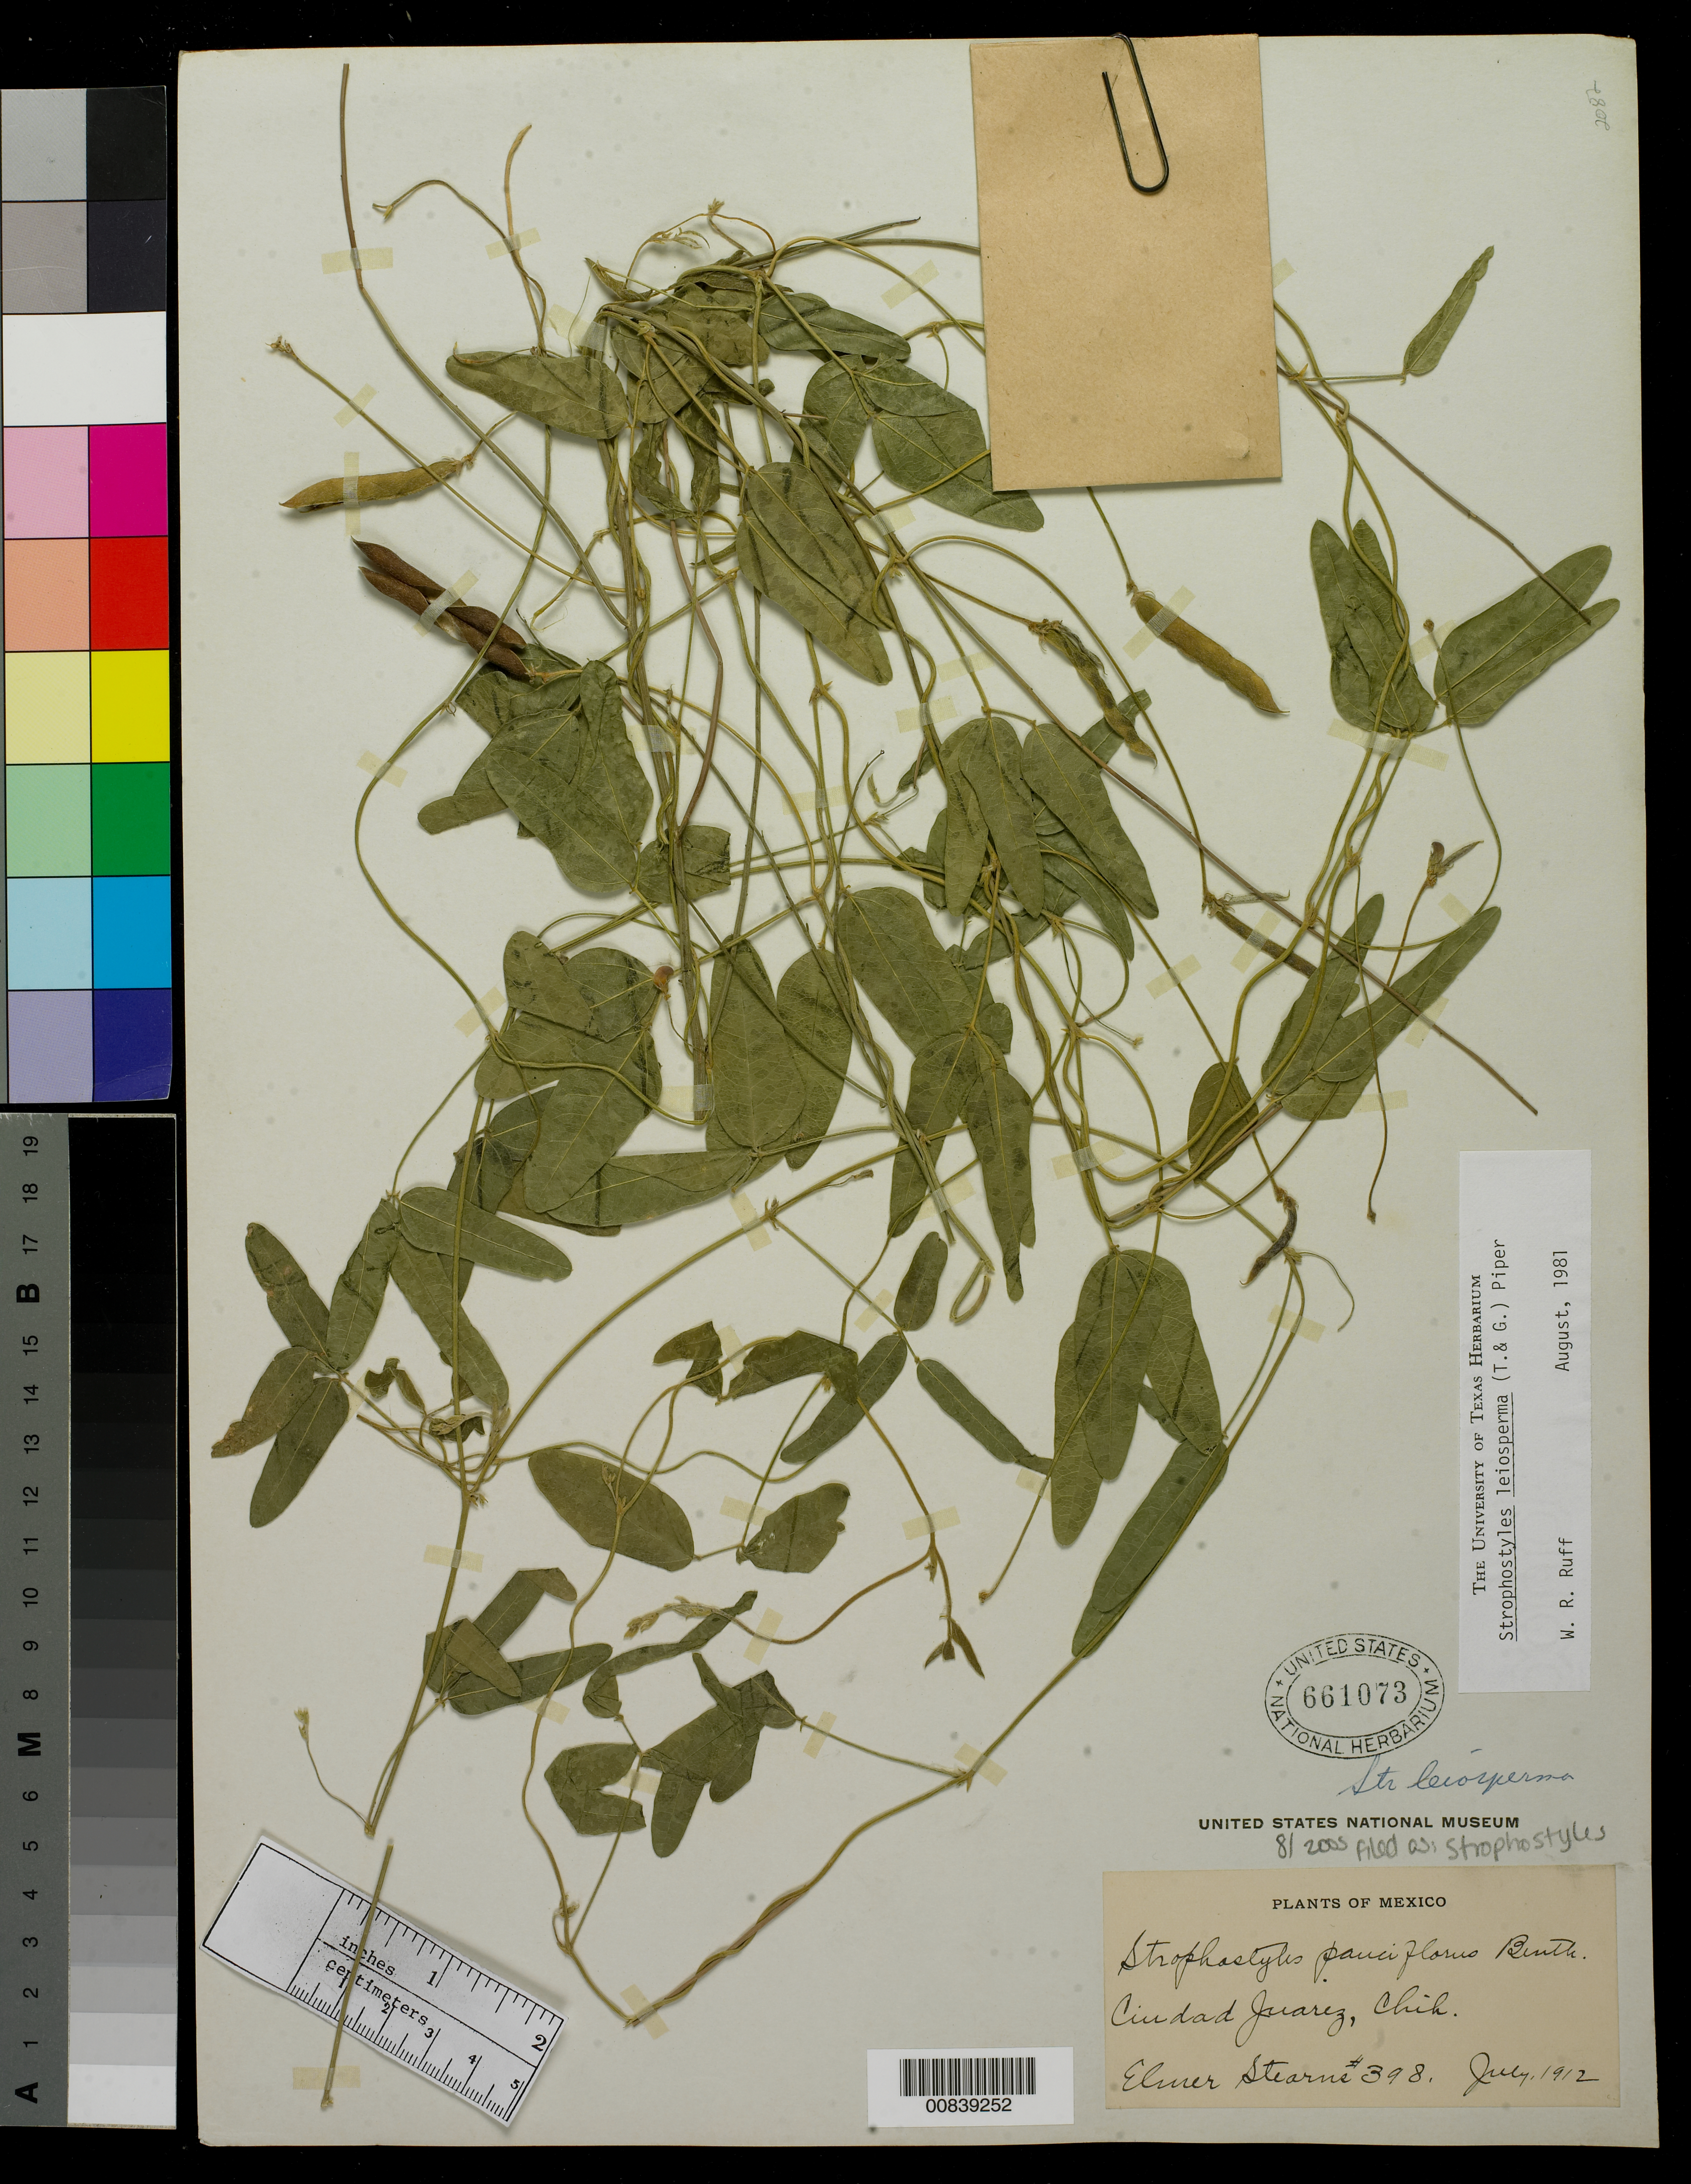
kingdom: Plantae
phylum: Tracheophyta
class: Magnoliopsida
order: Fabales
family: Fabaceae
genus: Strophostyles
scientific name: Strophostyles leiosperma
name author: (Torr. & A. Gray) Piper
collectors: E. Stearns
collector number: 398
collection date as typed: Jul 1912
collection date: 1912-07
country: Mexico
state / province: Chihuahua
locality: Ciudad Juárez, Chihuahua.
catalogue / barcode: US 661073